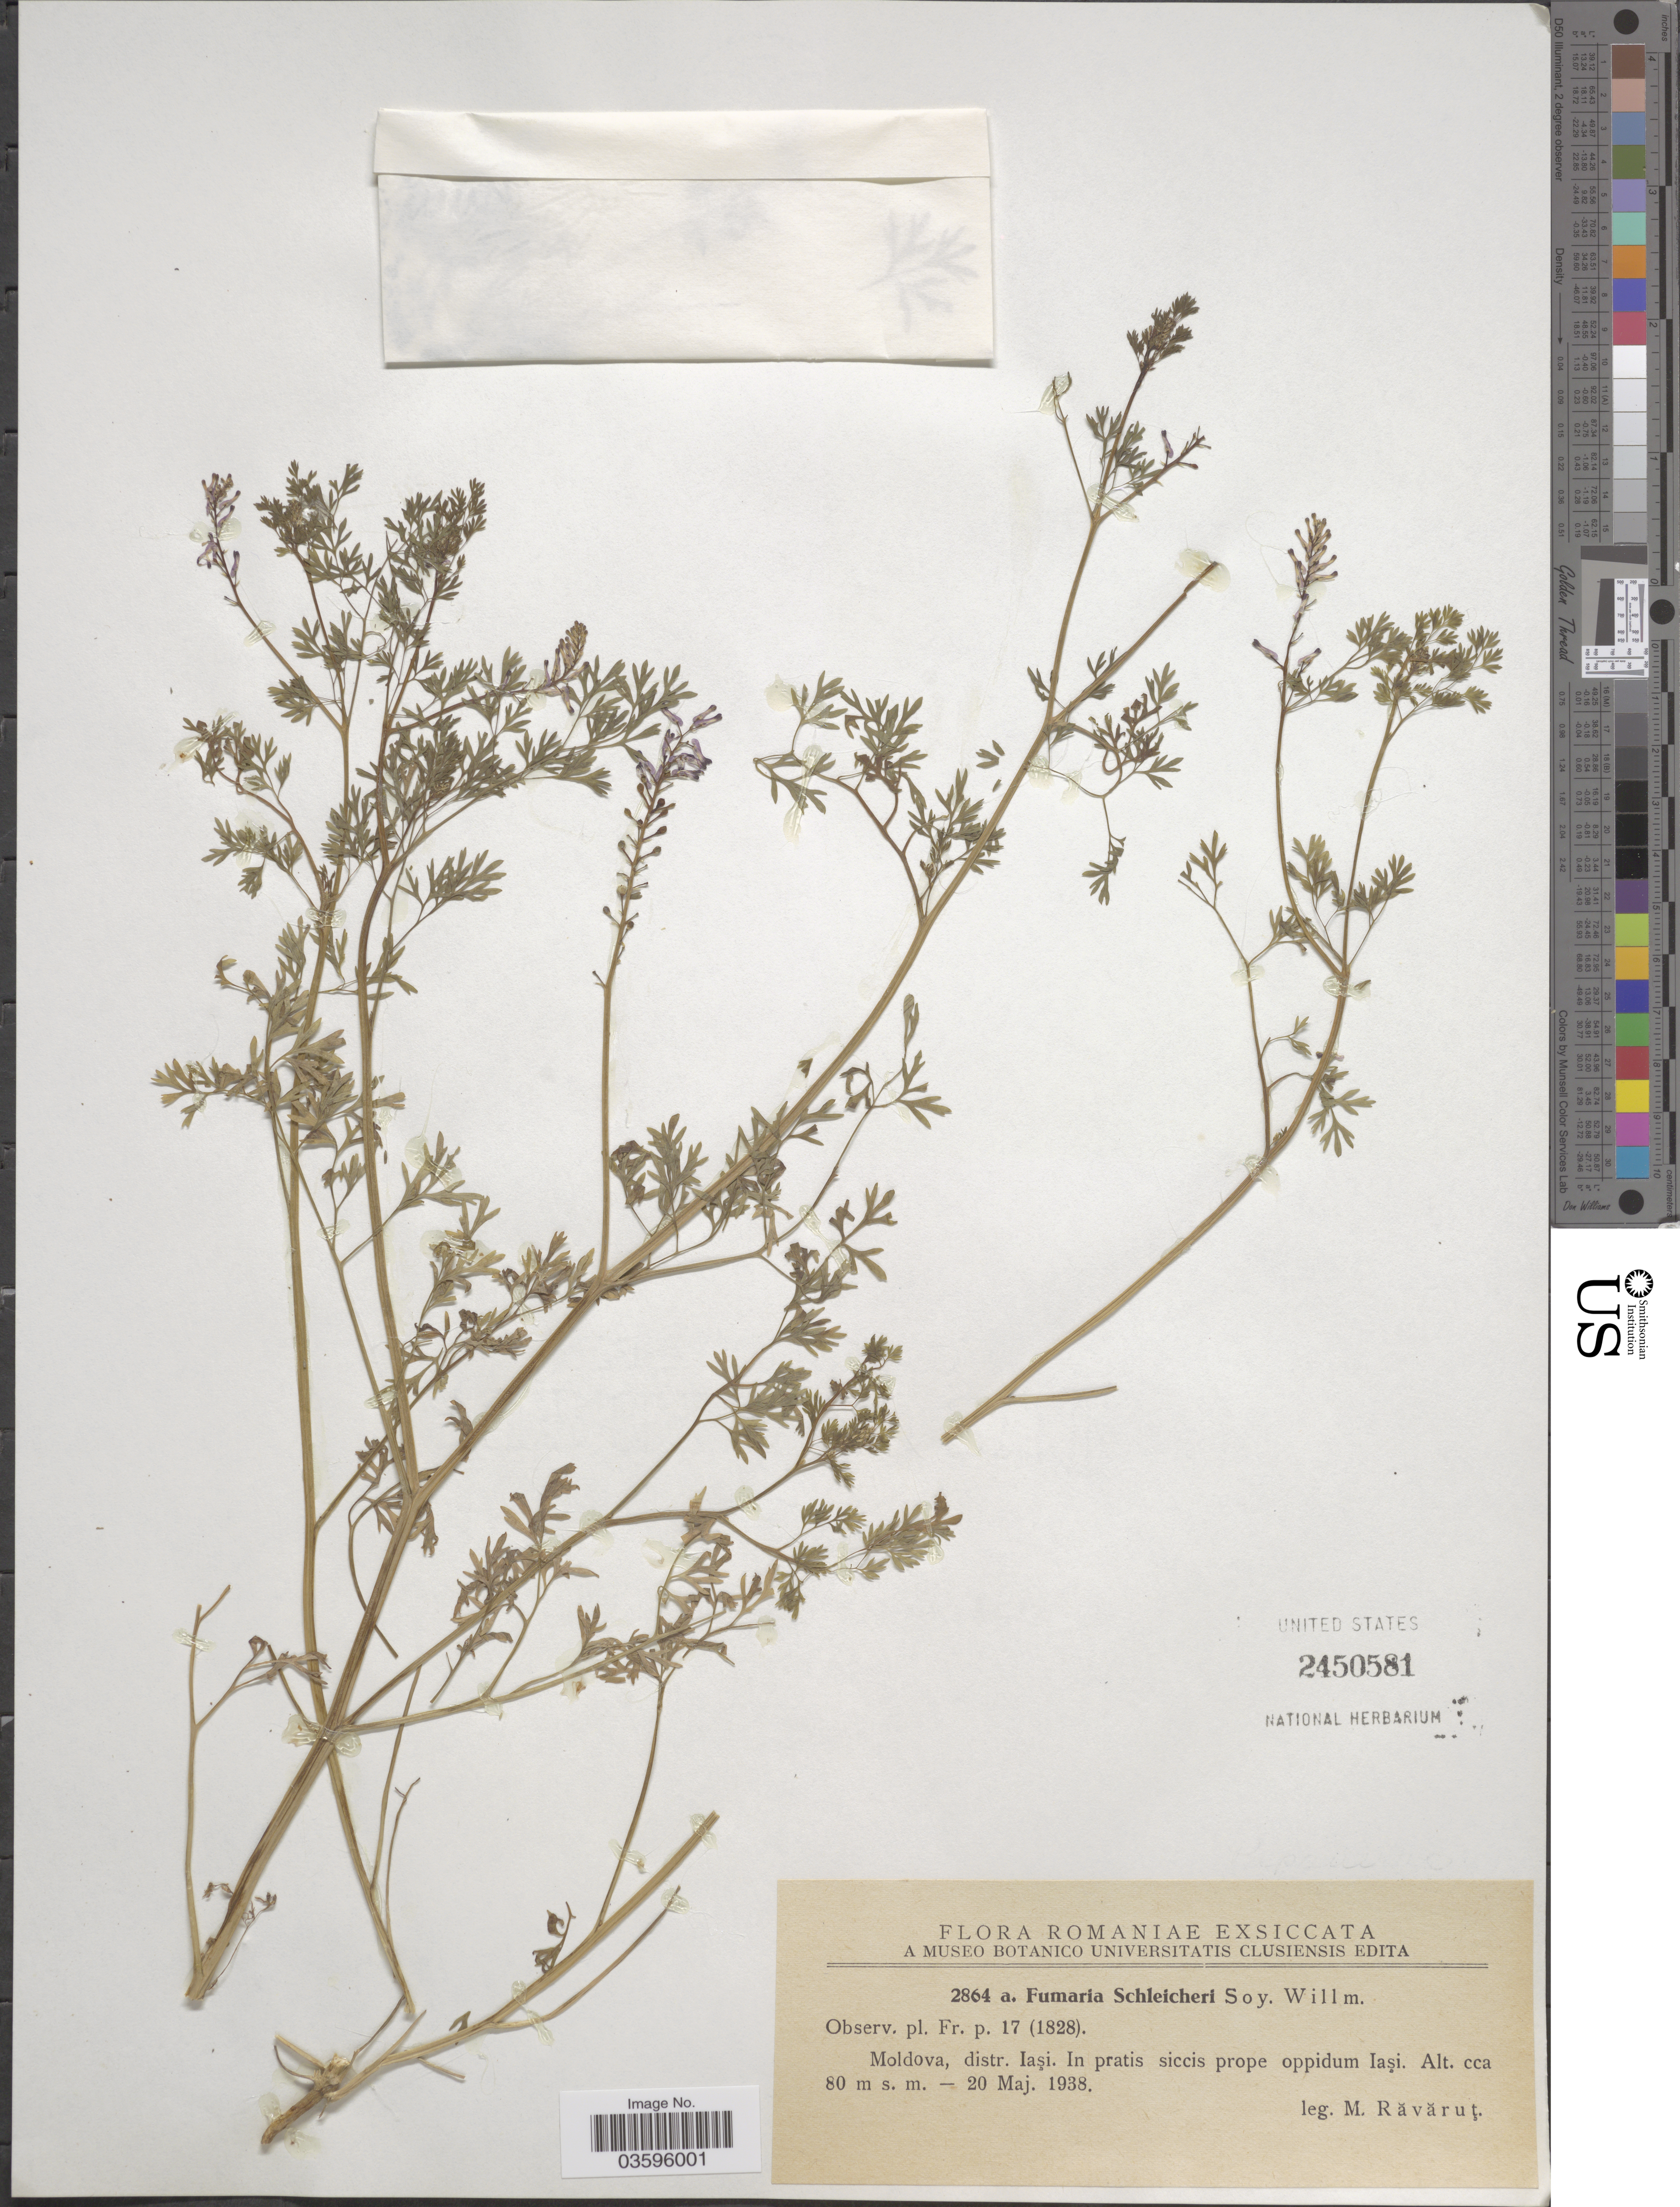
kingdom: Plantae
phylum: Tracheophyta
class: Magnoliopsida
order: Ranunculales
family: Papaveraceae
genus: Fumaria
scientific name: Fumaria schleicheri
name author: Soy.-Willem.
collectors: M. Răvăruƫ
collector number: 2864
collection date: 1938-05-20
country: Romania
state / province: Iasi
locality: Romaniae. Moldova, distr. Iaşi. In pratis siccis prope oppidum Iaşi.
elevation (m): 80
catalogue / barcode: US 2450581